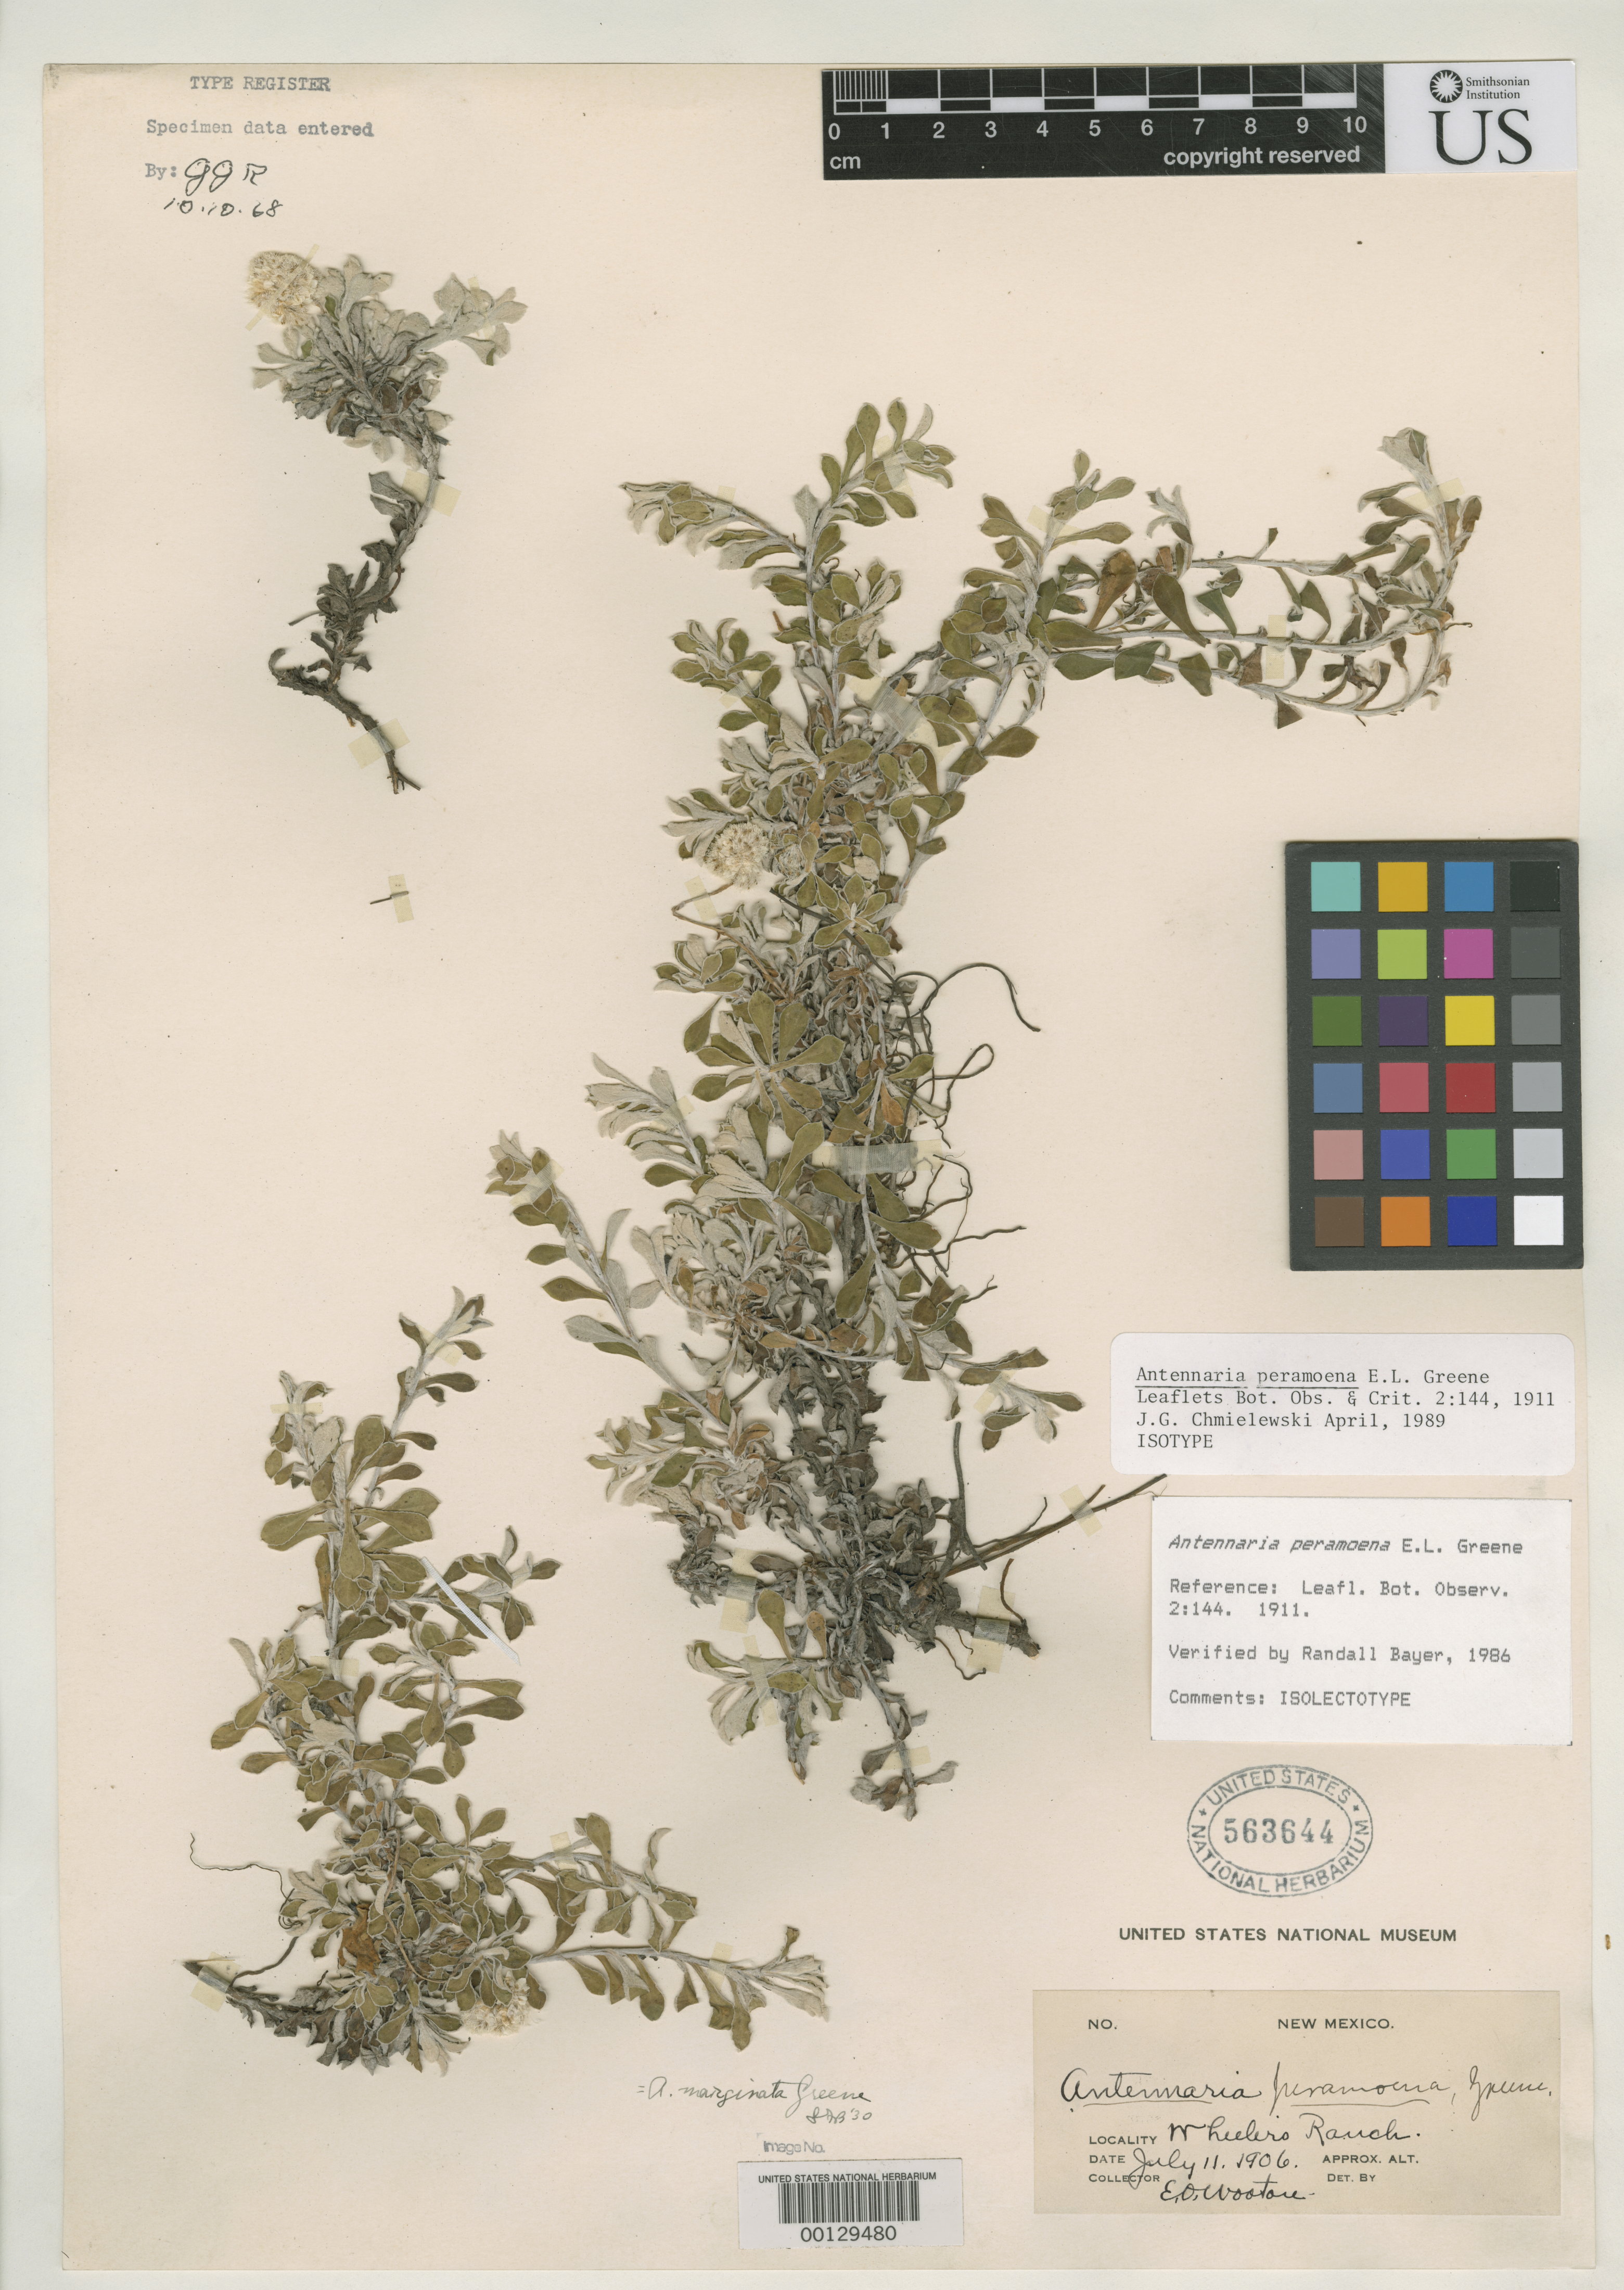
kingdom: Plantae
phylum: Tracheophyta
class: Magnoliopsida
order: Asterales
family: Asteraceae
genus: Antennaria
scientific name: Antennaria peramoena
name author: Greene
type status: Isolectotype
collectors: E. O. Wooton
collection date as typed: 11 Jul 1906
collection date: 1906-07-11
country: United States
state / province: New Mexico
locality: Wheeler's Ranch.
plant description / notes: Annotated as "isotype" by J.G. Chmielewski, 1989.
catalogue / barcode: US 563644